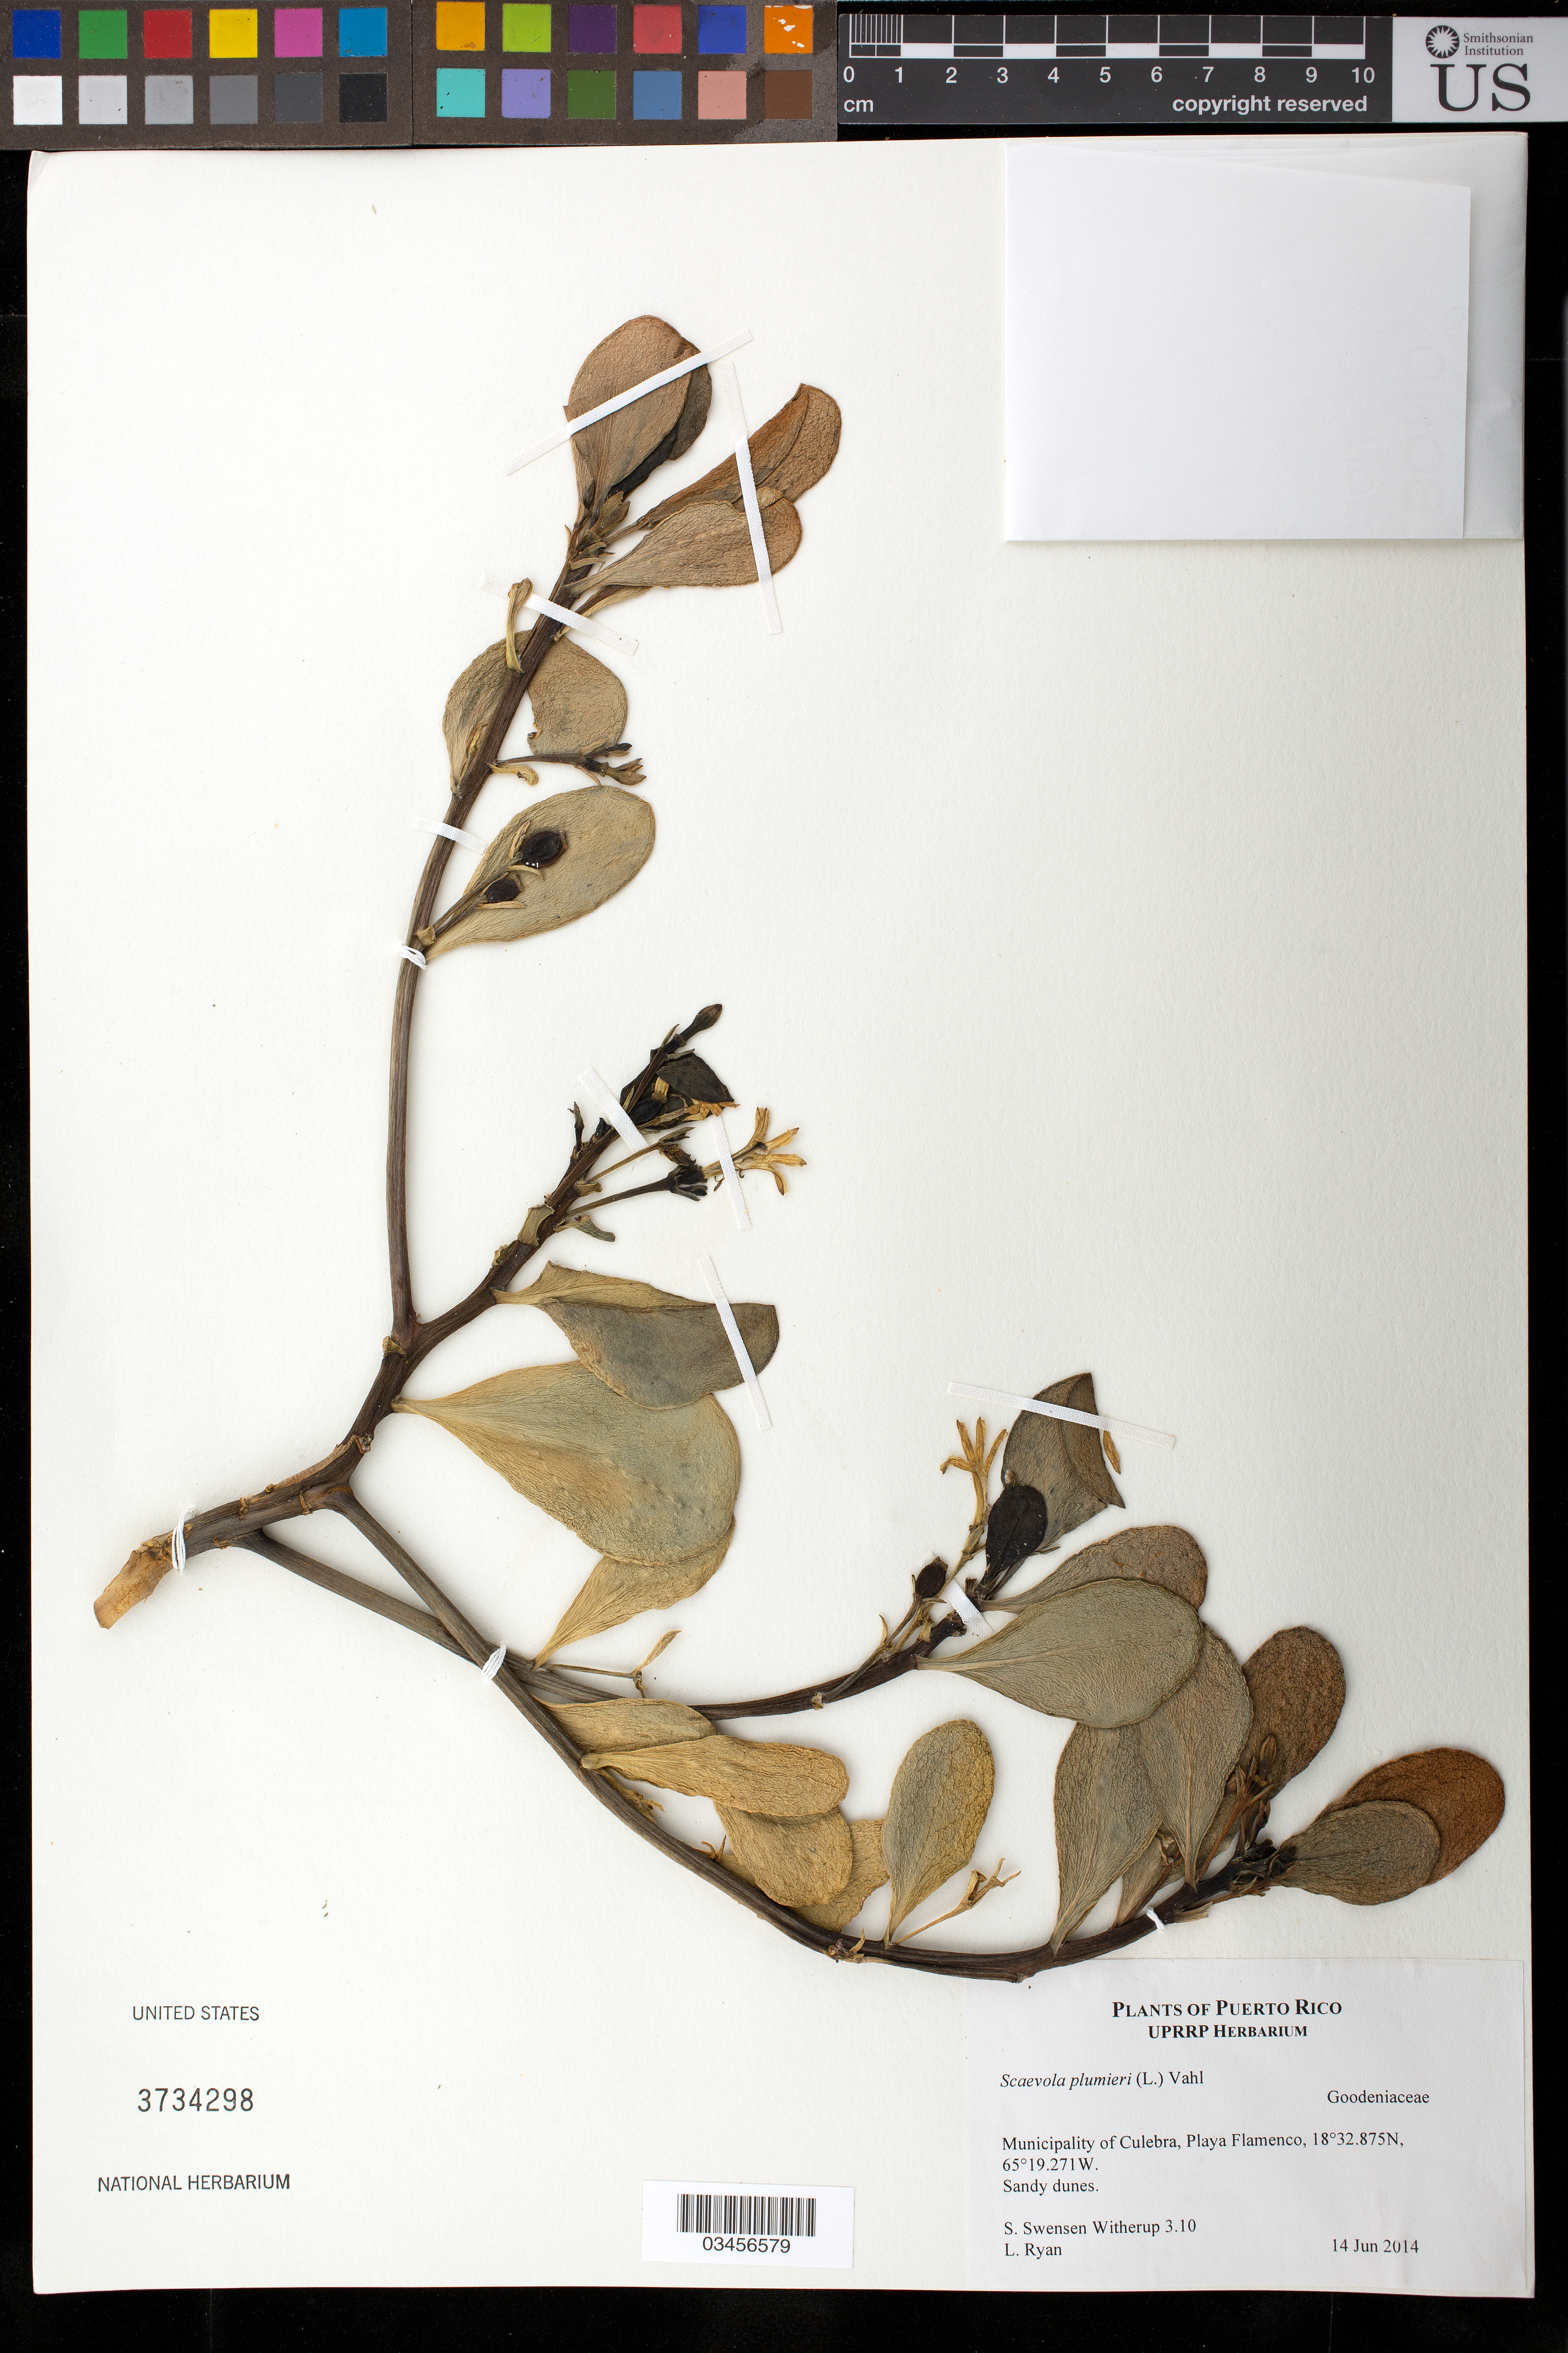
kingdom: Plantae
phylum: Tracheophyta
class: Magnoliopsida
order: Asterales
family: Goodeniaceae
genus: Scaevola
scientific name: Scaevola plumieri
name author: (L.) Vahl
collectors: S. Swensen Witherup & L. Ryan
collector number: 3.10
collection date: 2014-06-14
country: Puerto Rico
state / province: Culebra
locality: Municipality of Culebra, Playa Flamenco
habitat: Sandy dunes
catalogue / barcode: US 3734298